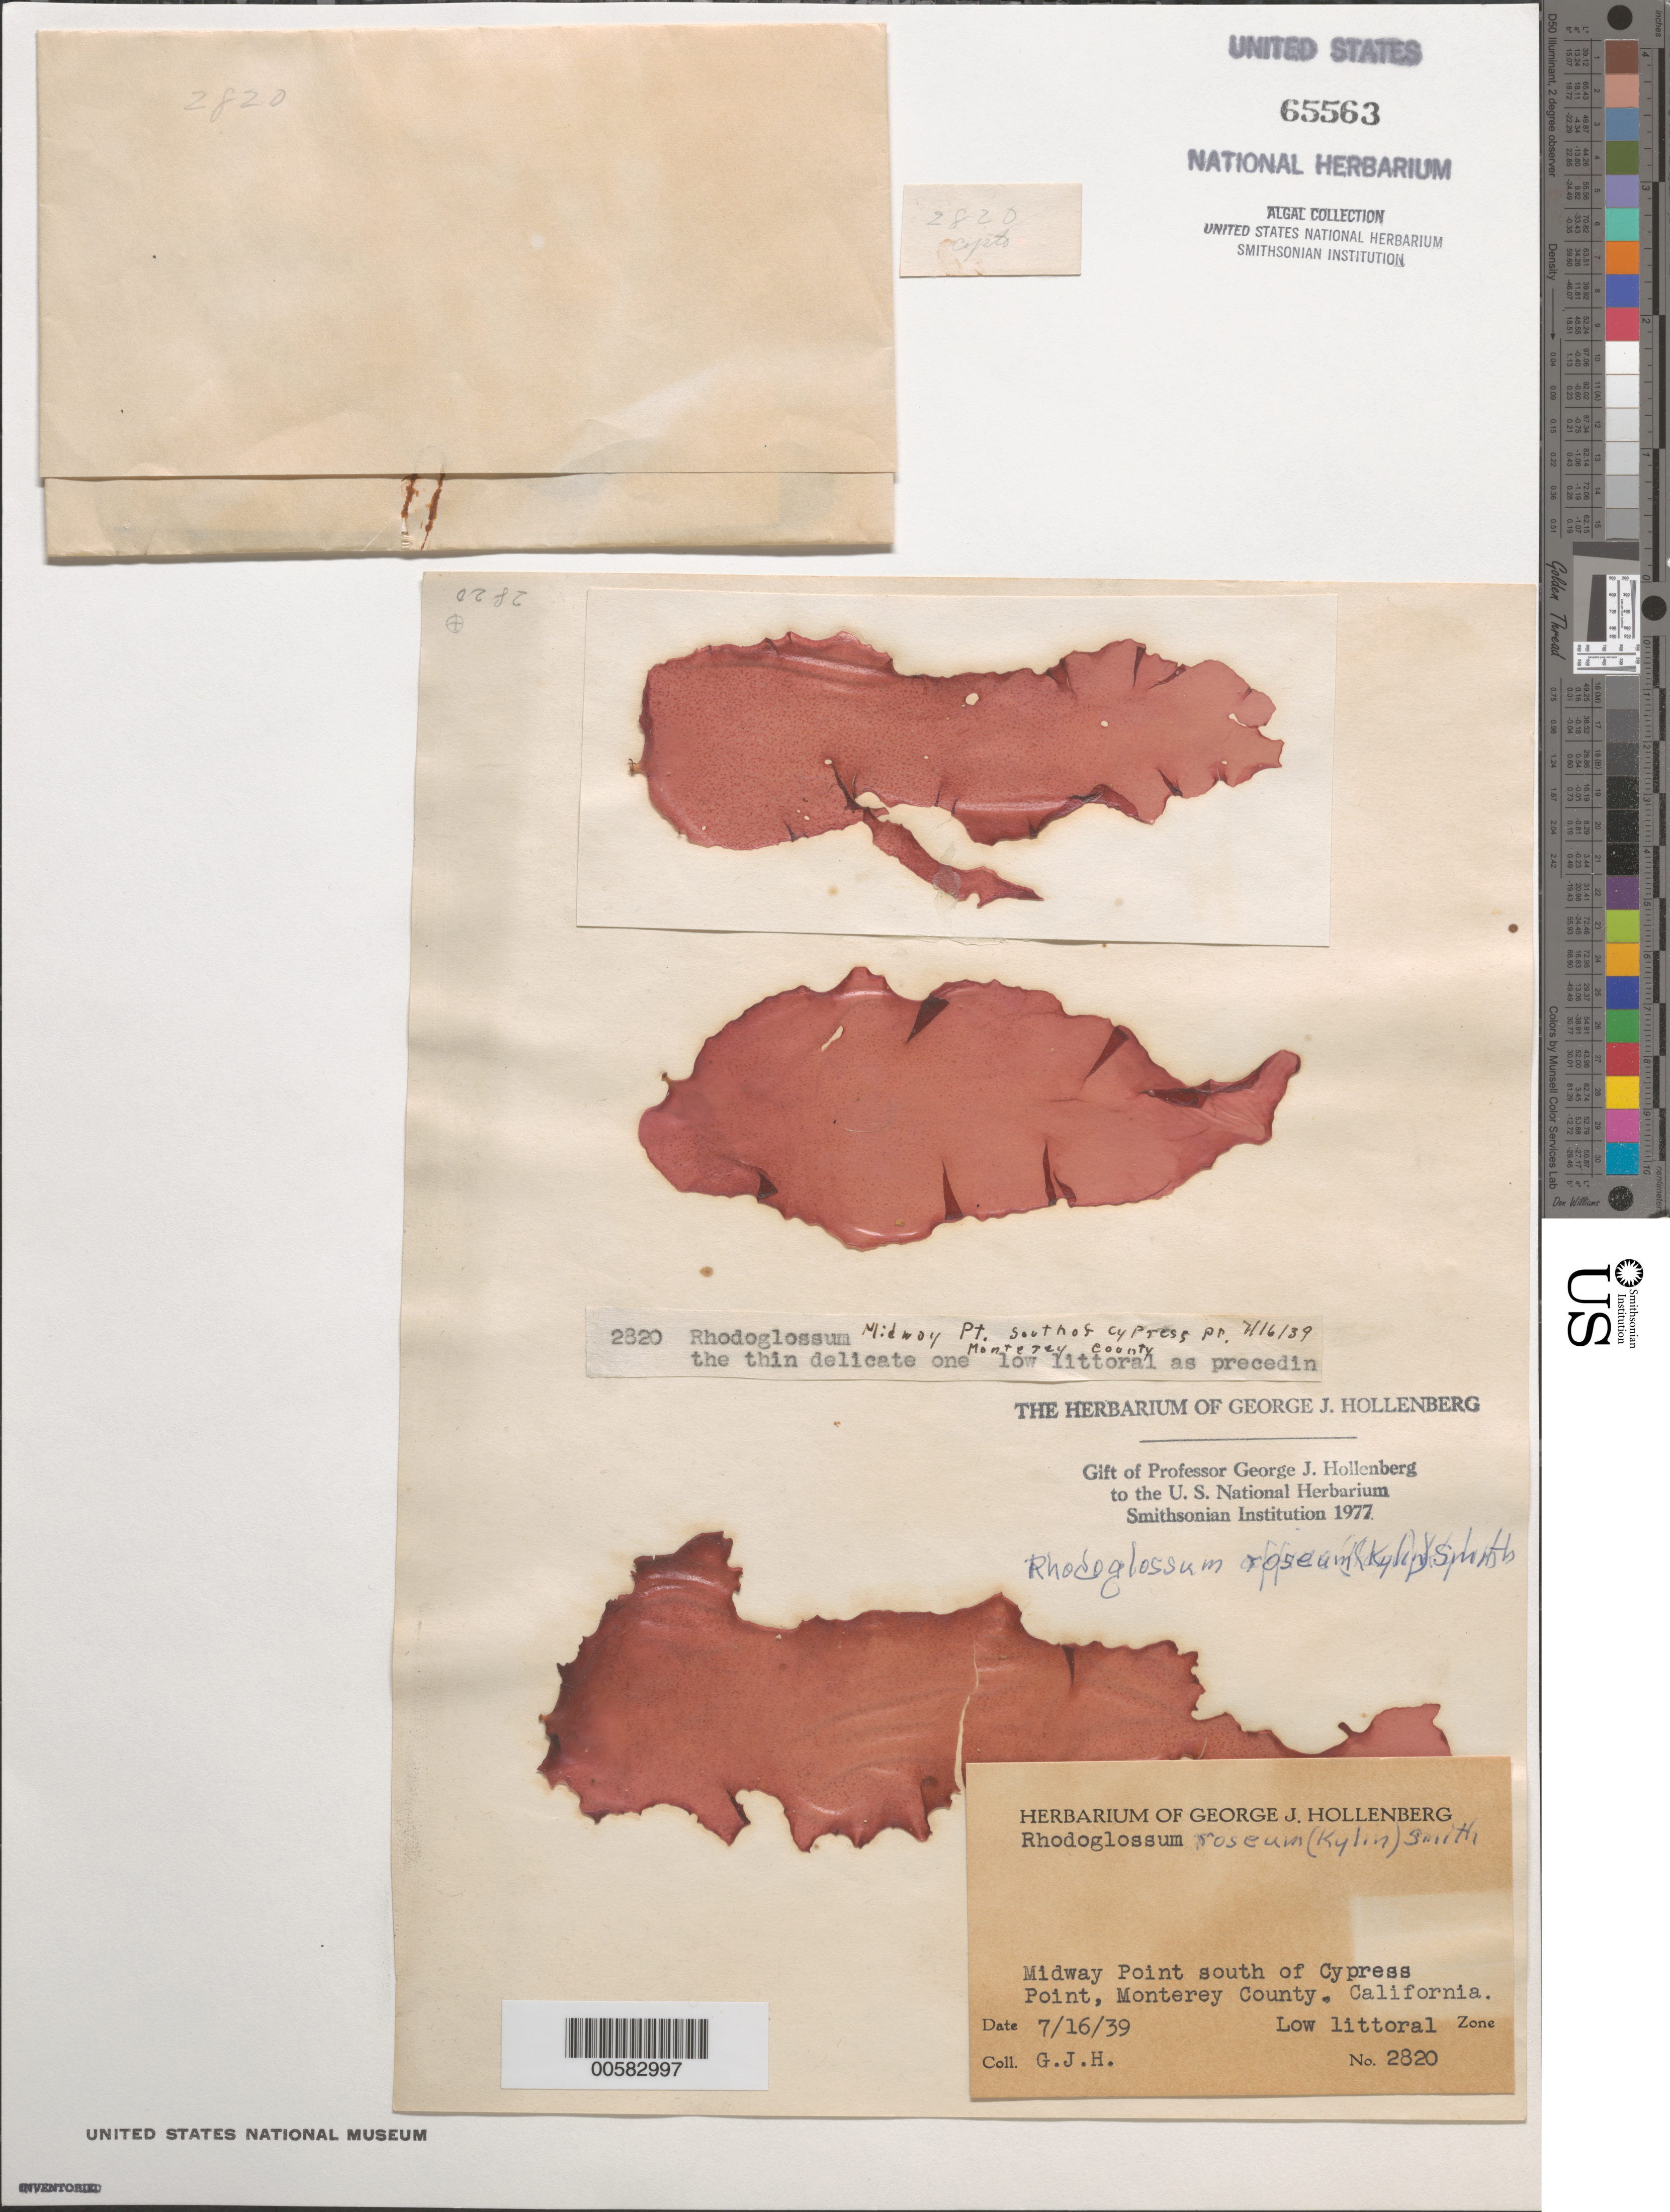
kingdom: Plantae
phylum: Rhodophyta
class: Florideophyceae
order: Gigartinales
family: Gigartinaceae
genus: Mazzaella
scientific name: Mazzaella rosea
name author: (Kylin) Fredericq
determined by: Algae name updating Project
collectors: G. Hollenberg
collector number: GJH 2820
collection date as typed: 16 Jul 1939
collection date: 1939-07-16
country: United States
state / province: California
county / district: Monterey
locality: Midway Point, south of Cypress Point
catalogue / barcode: US 65563